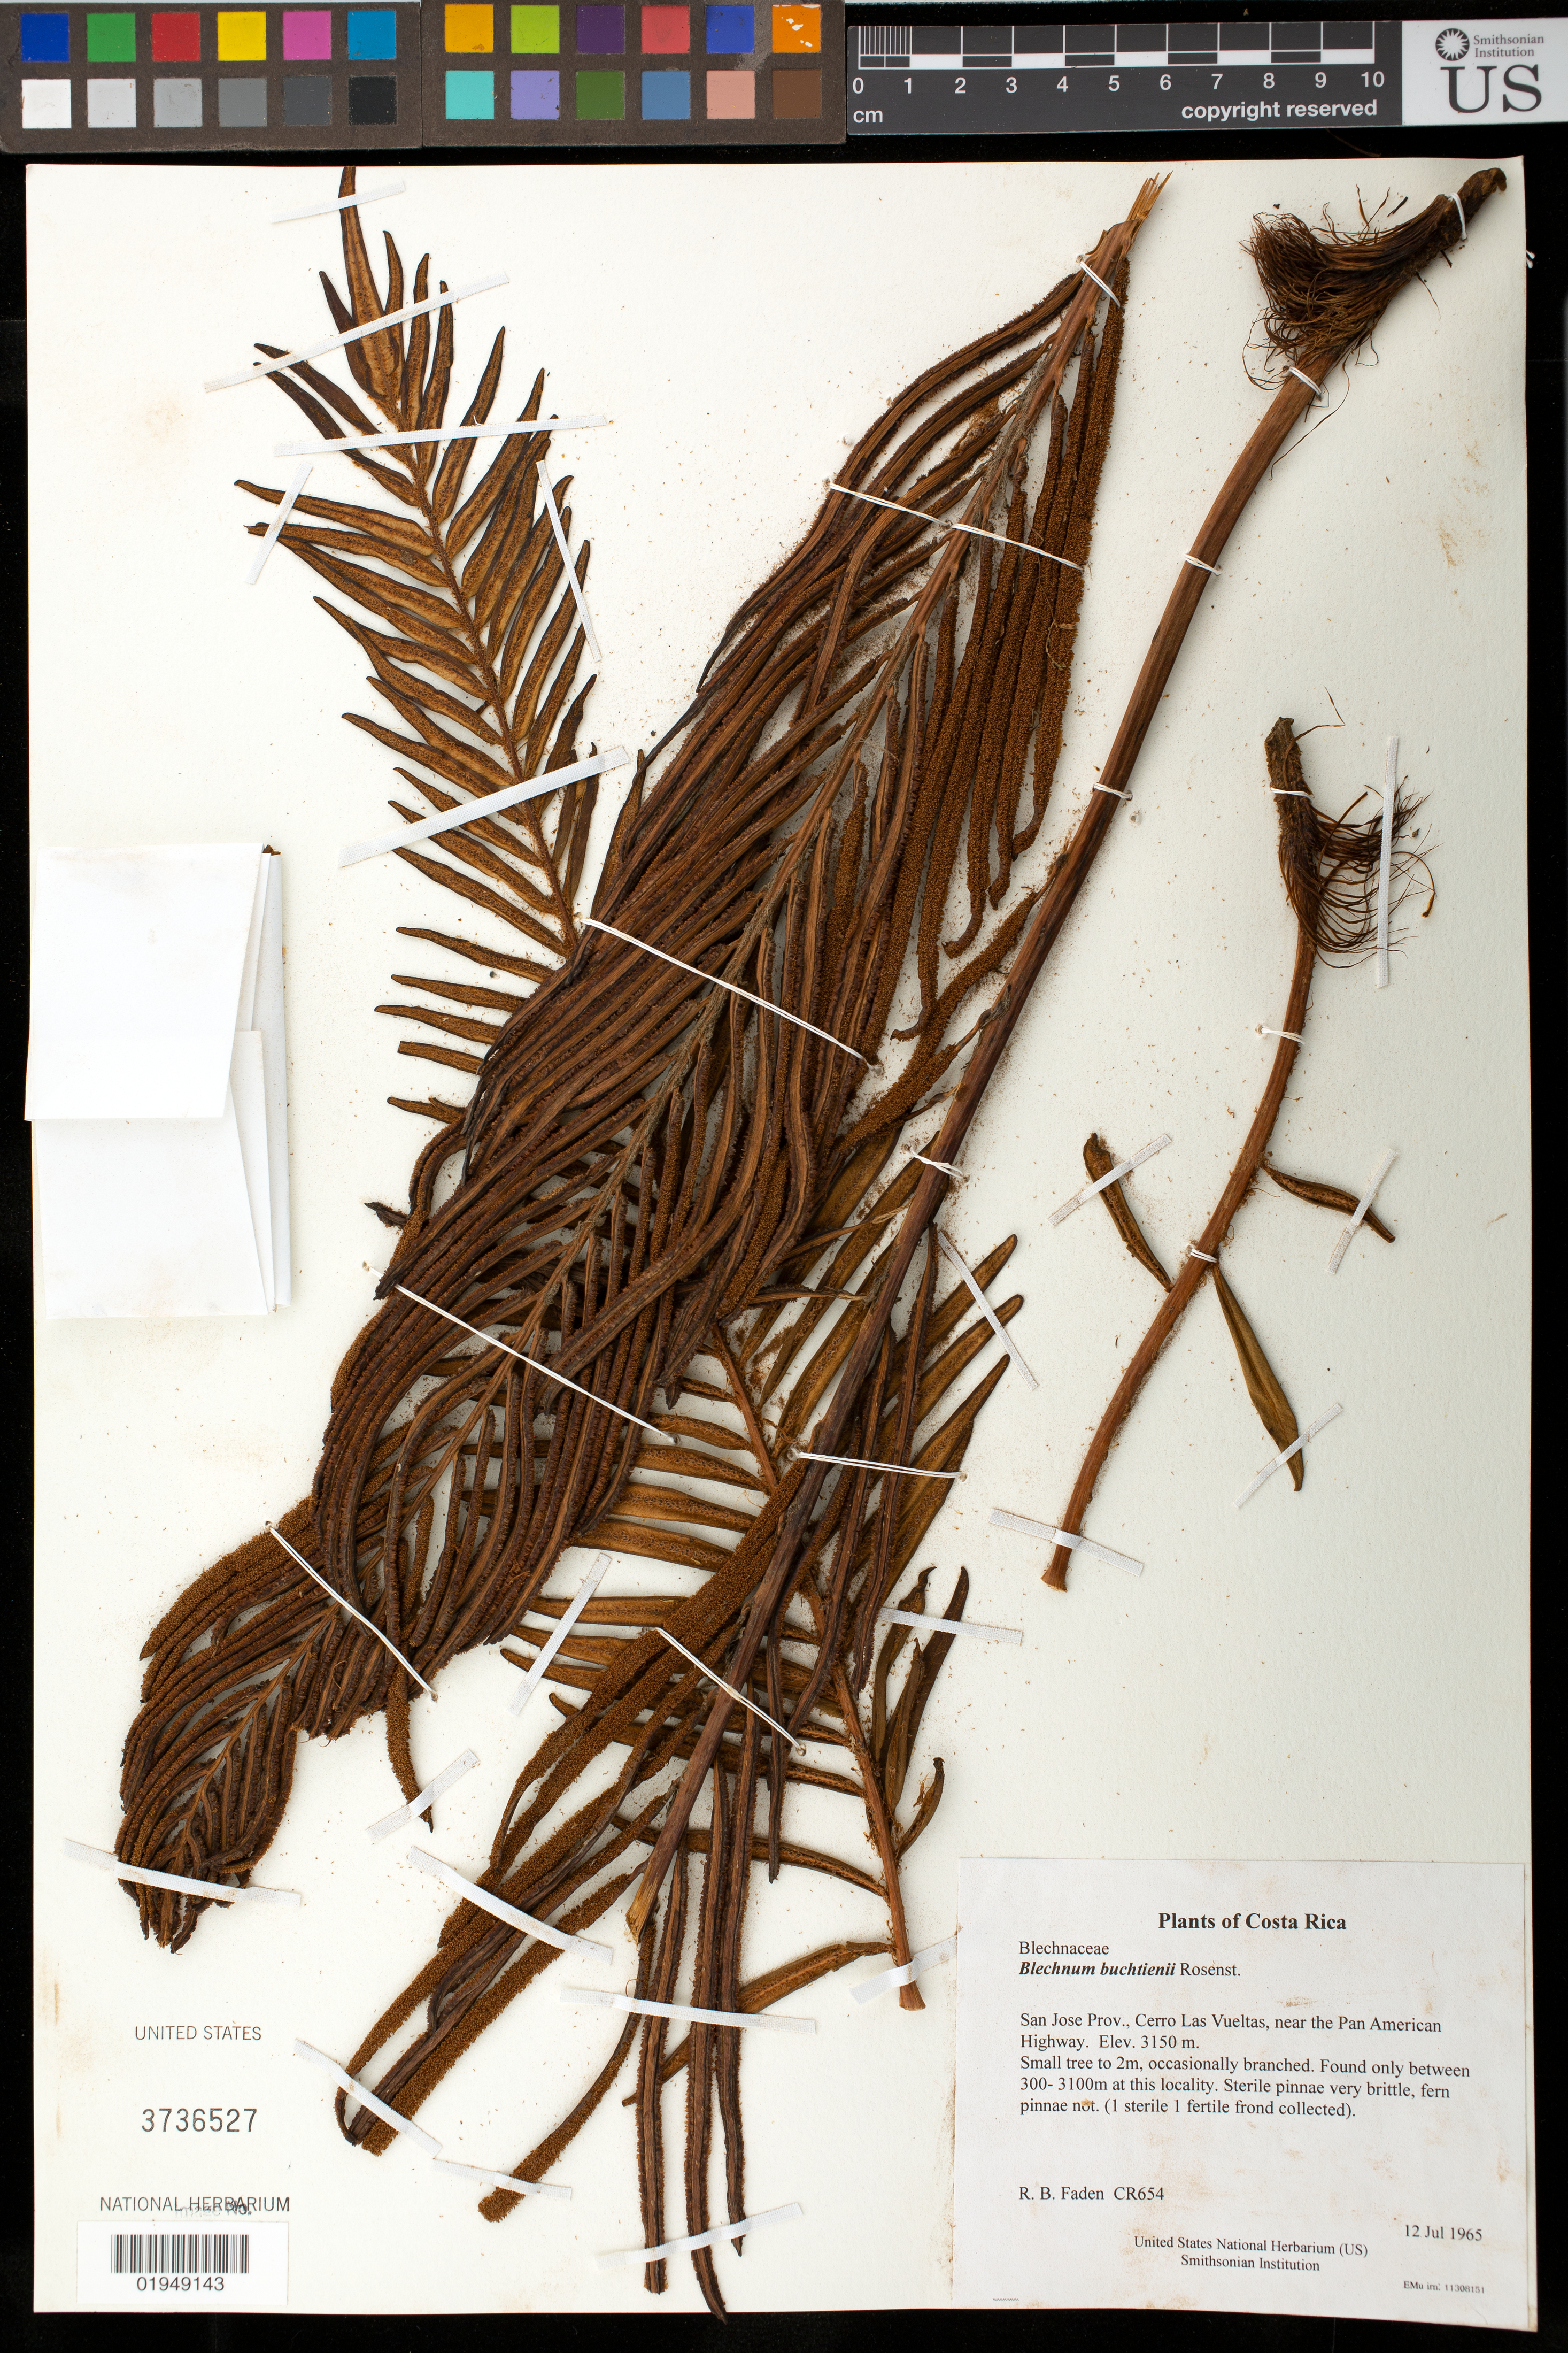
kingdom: Plantae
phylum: Tracheophyta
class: Polypodiopsida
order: Polypodiales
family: Blechnaceae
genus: Blechnum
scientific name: Blechnum buchtienii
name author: Rosenst.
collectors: R. B. Faden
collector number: CR654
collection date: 1965-07-12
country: Costa Rica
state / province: San Jose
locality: Cerro Las Vueltas, near the Pan American Highway.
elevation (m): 3150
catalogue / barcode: US 3736527